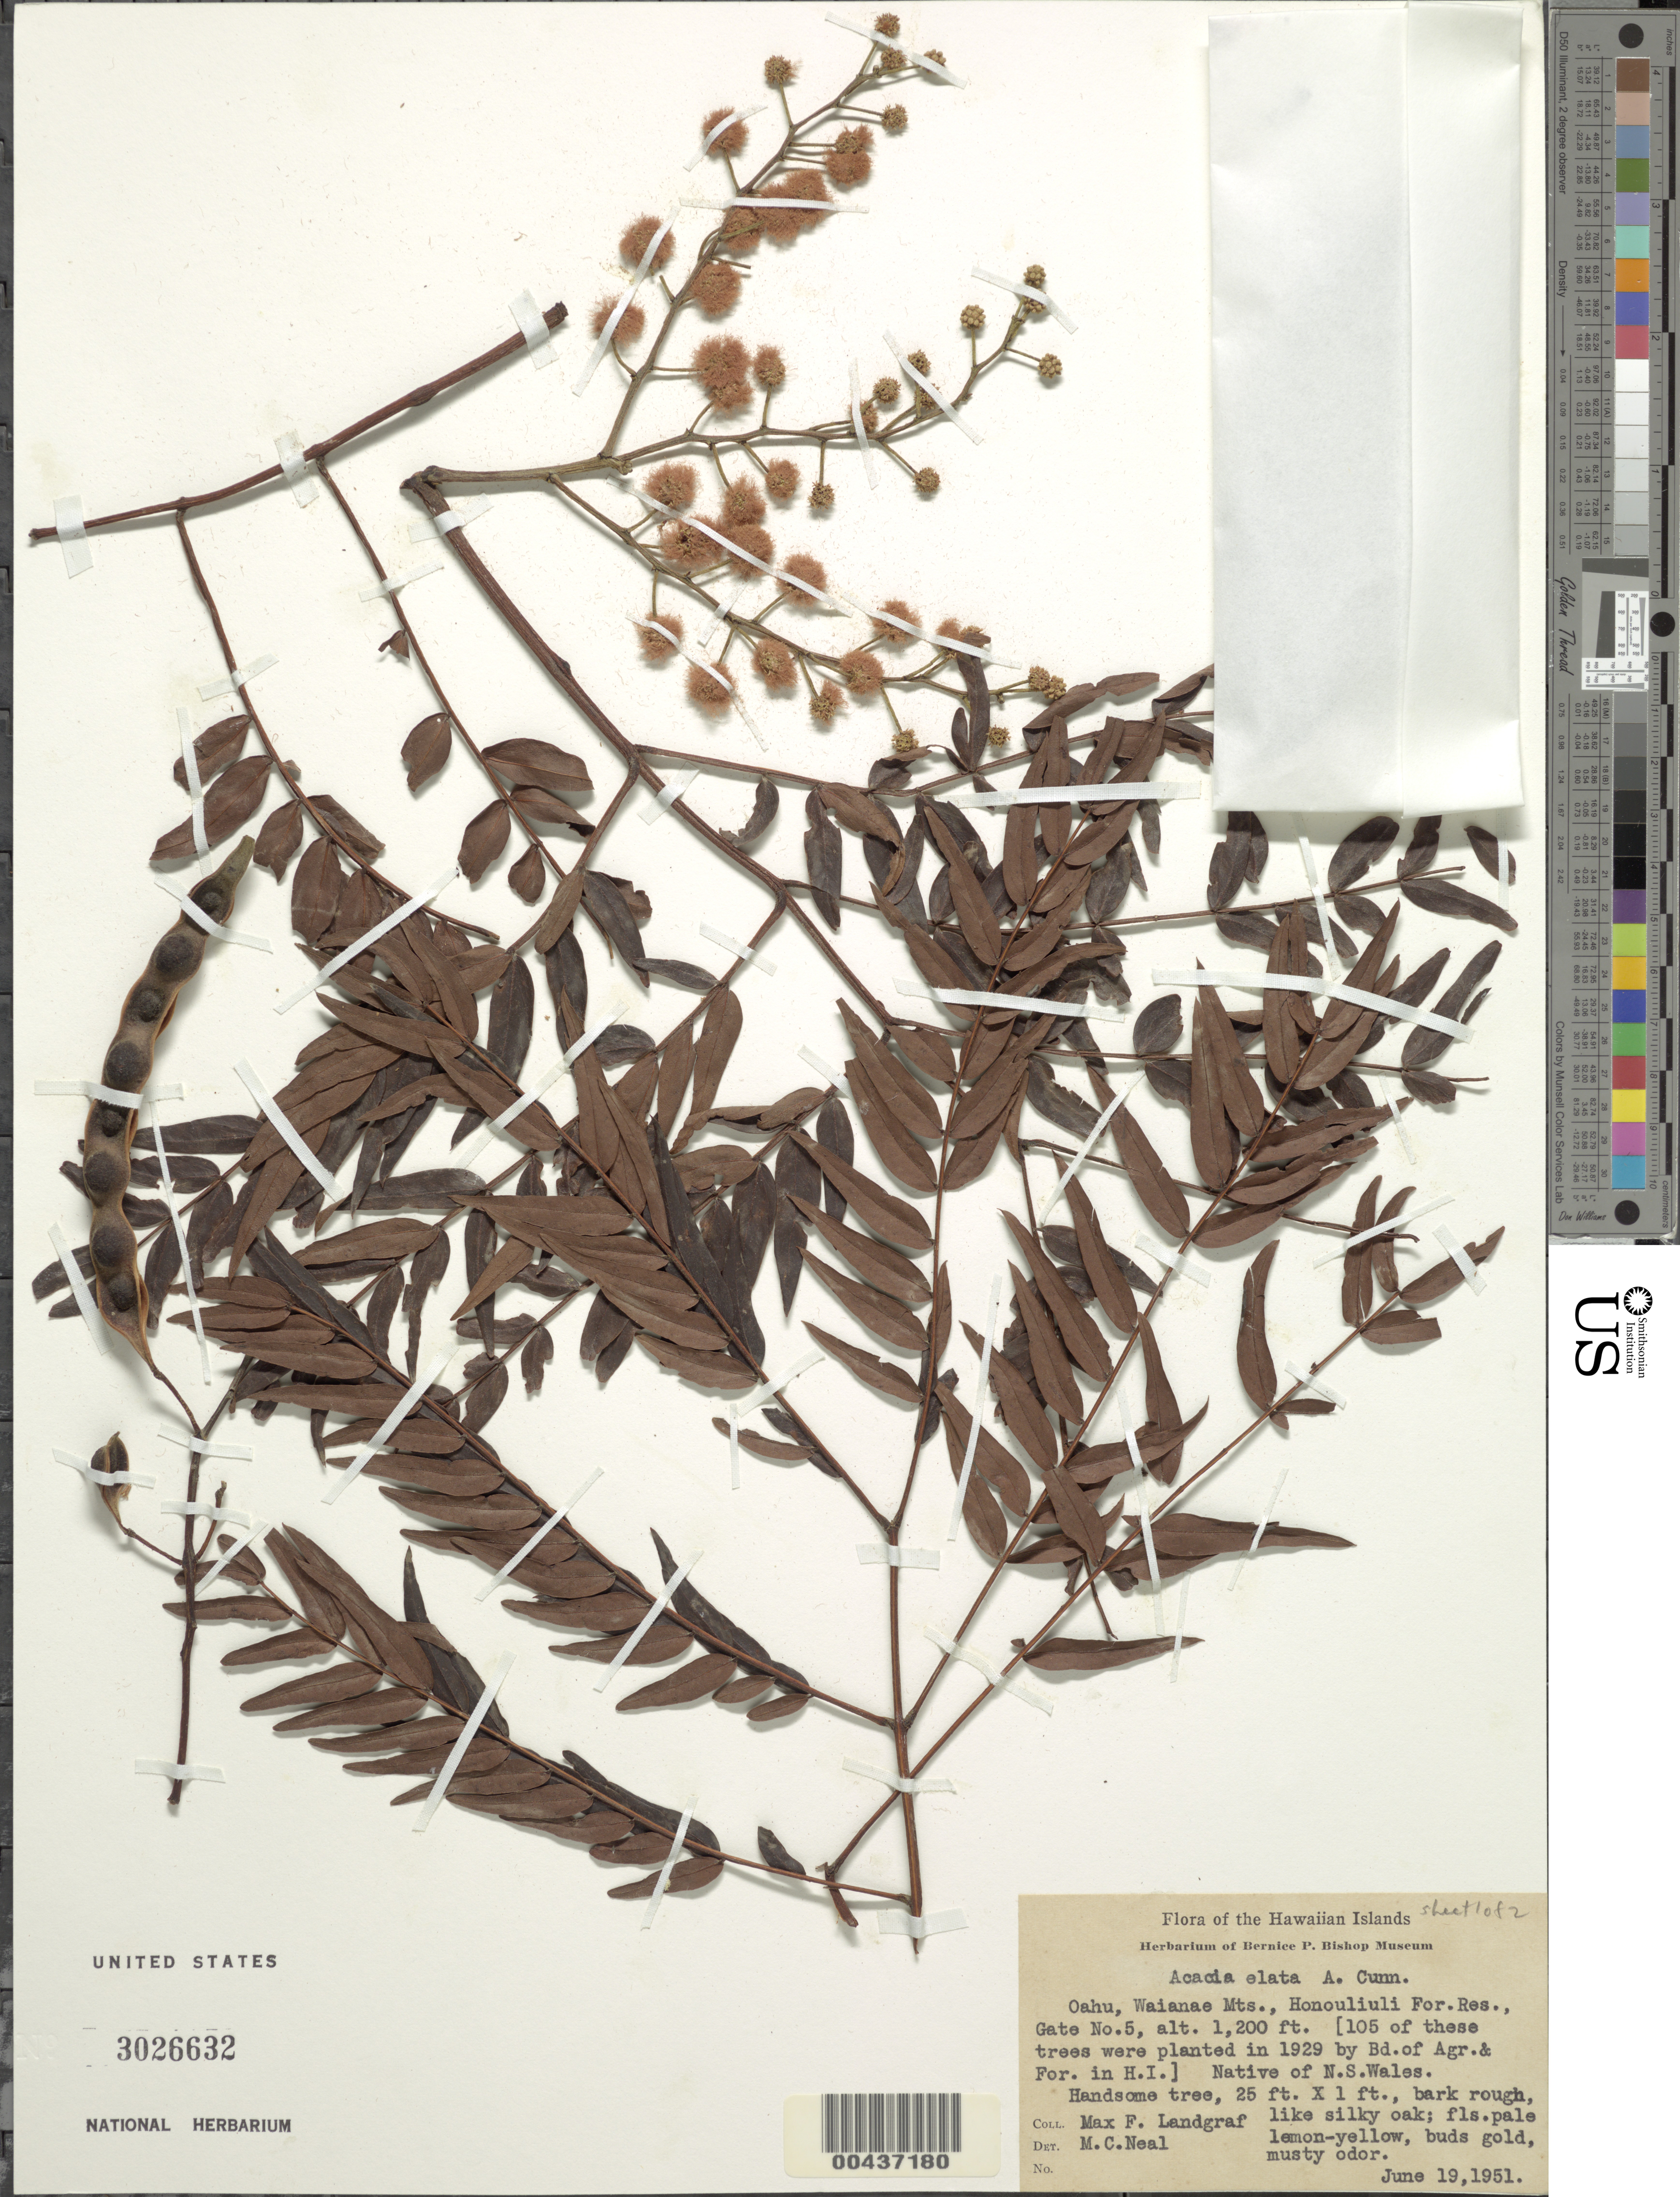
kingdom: Plantae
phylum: Tracheophyta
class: Magnoliopsida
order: Fabales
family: Fabaceae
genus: Acacia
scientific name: Acacia elata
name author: A. Cunn. ex Benth.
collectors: M. Landgraf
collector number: s.n., 1 of 2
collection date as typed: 19 Jun 1951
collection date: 1951-06-19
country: United States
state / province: Hawaii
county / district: Honolulu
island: Oahu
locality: Waianae Mts., Honouliuli Forest Reserve, Gate No. 5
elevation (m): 366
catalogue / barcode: US 3026632